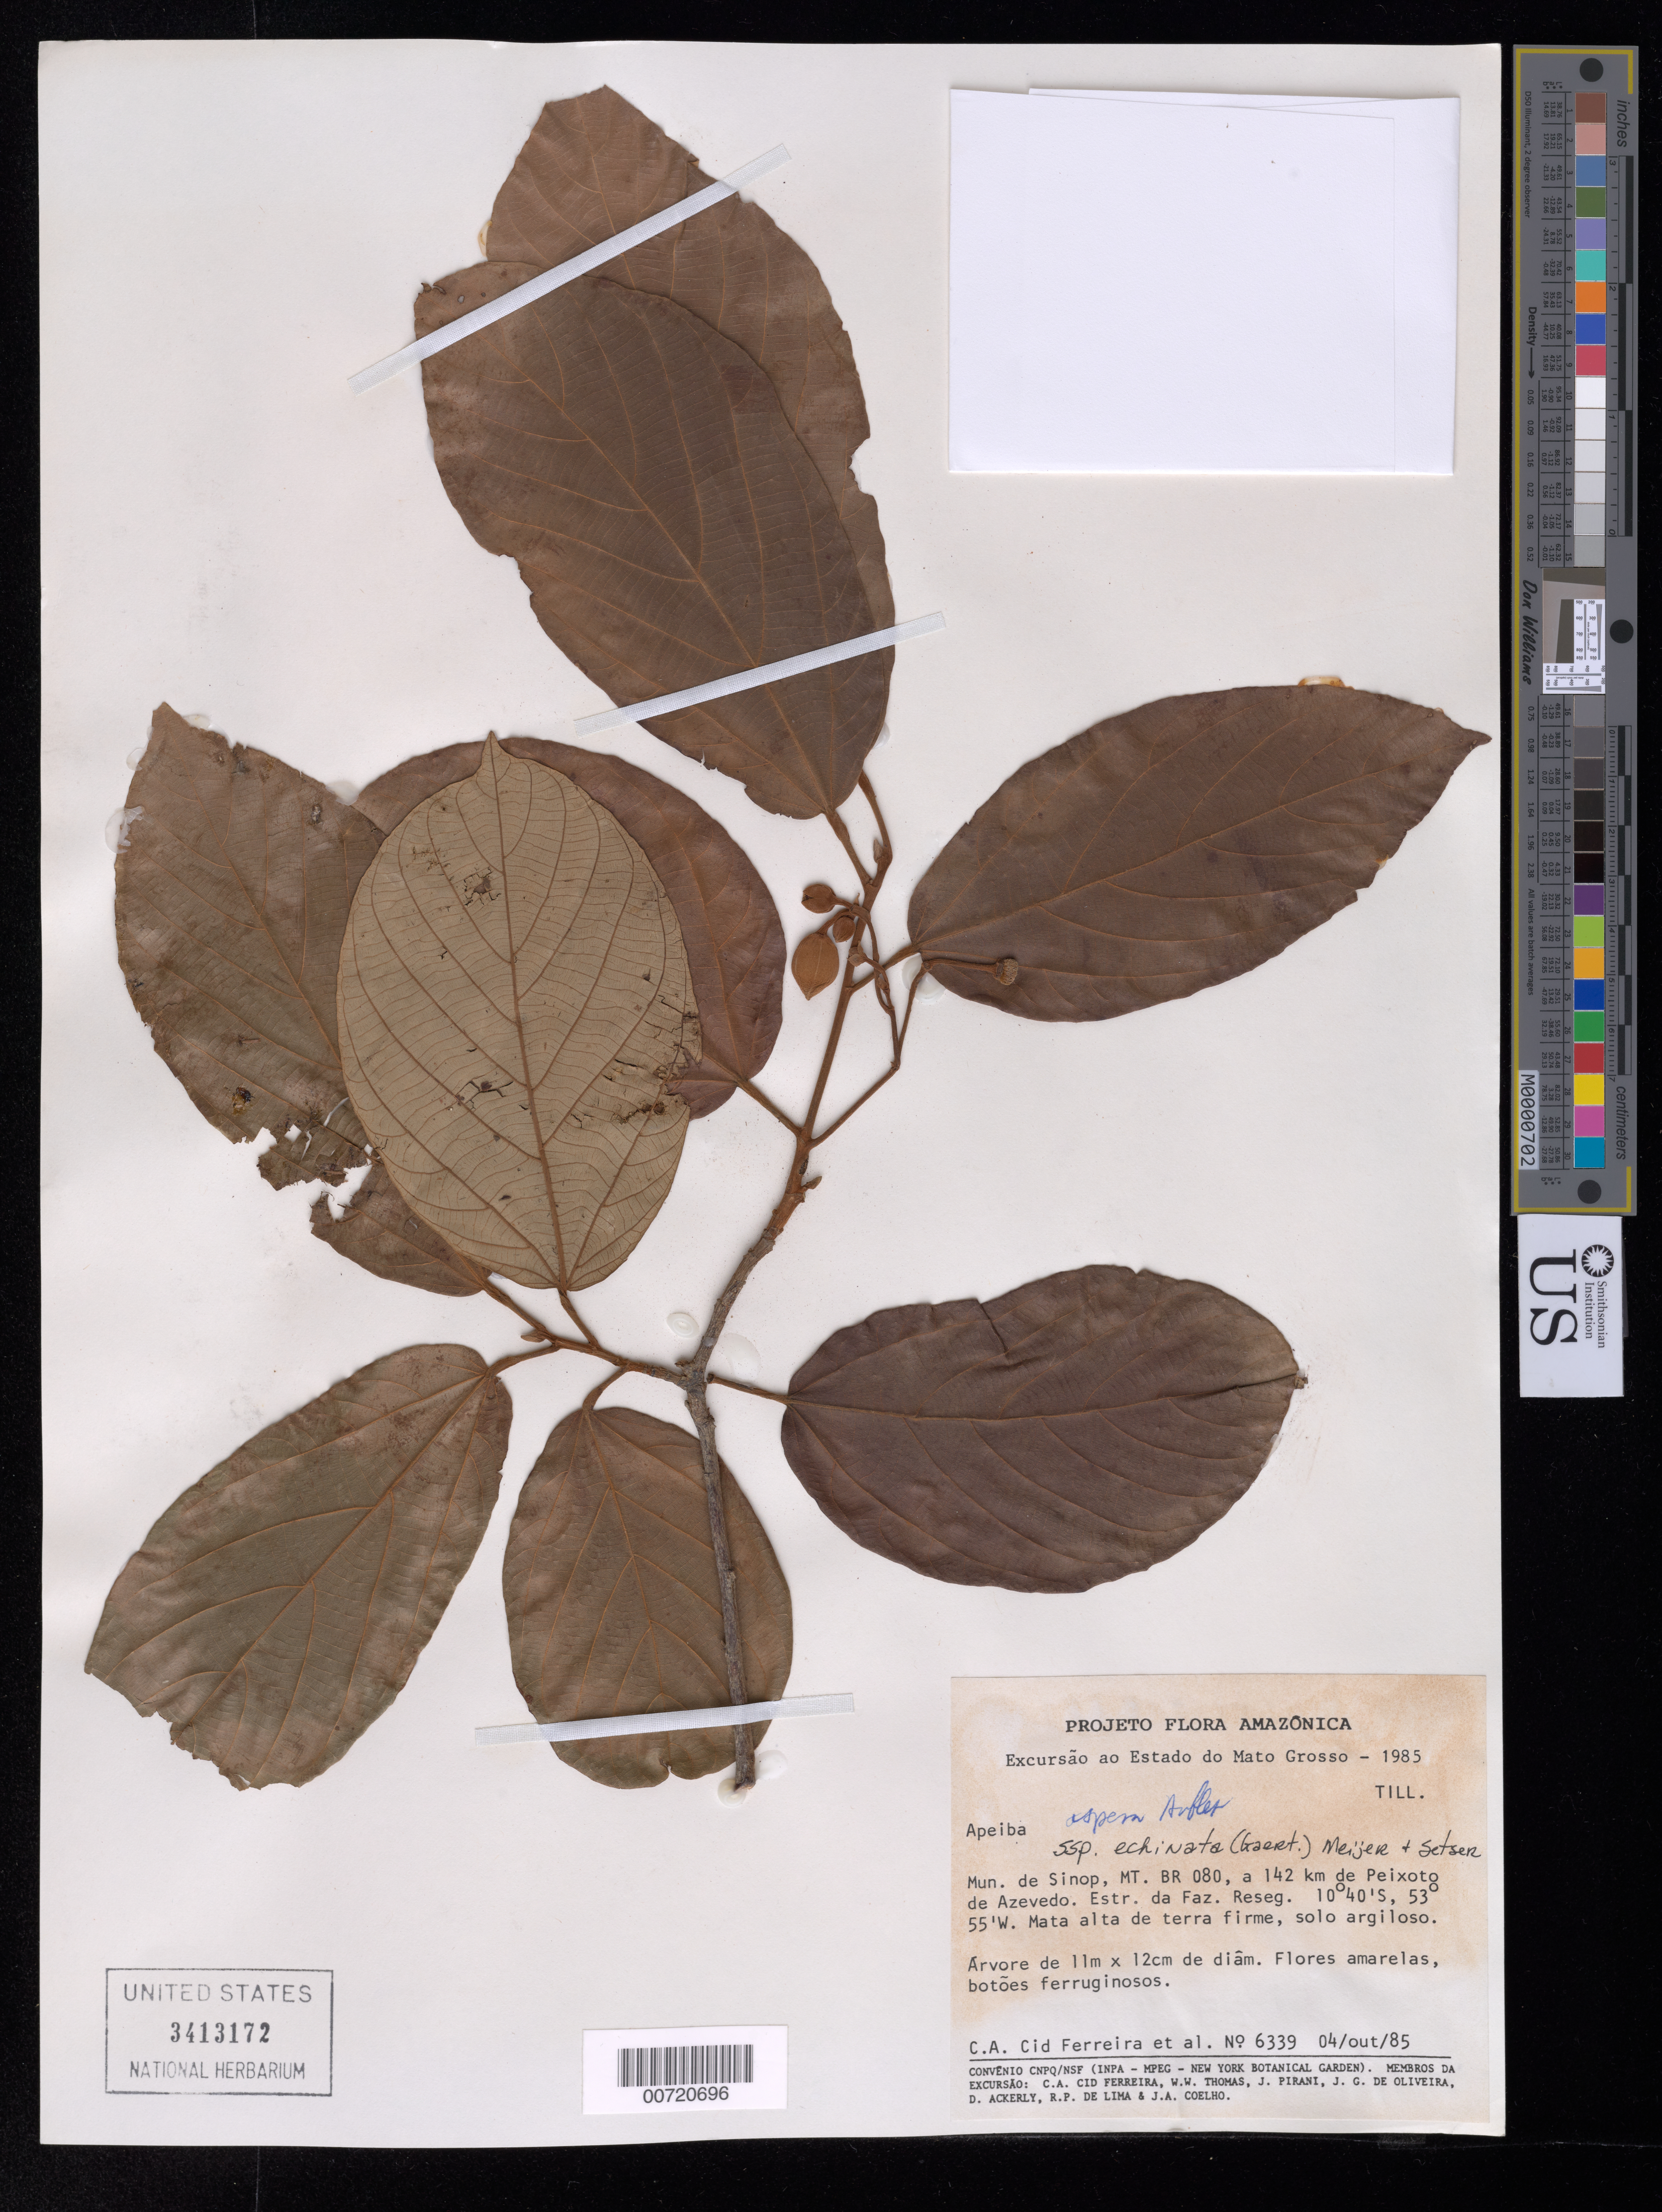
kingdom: Plantae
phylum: Tracheophyta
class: Magnoliopsida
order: Malvales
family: Malvaceae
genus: Apeiba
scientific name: Apeiba aspera subsp. echinata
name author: (Gaertn.) Meijer & Setser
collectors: C. A. Cid Ferreira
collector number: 6339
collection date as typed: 04 Oct 1985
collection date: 1985-10-04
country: Brazil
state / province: Mato Grosso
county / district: Sinop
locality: Mt. BR 080, a 142 km de Peixoto de Azevedo. Estr. Da Faz. Reseg.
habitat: Mata alta de terra firme, solo argiloso.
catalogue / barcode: US 3413172